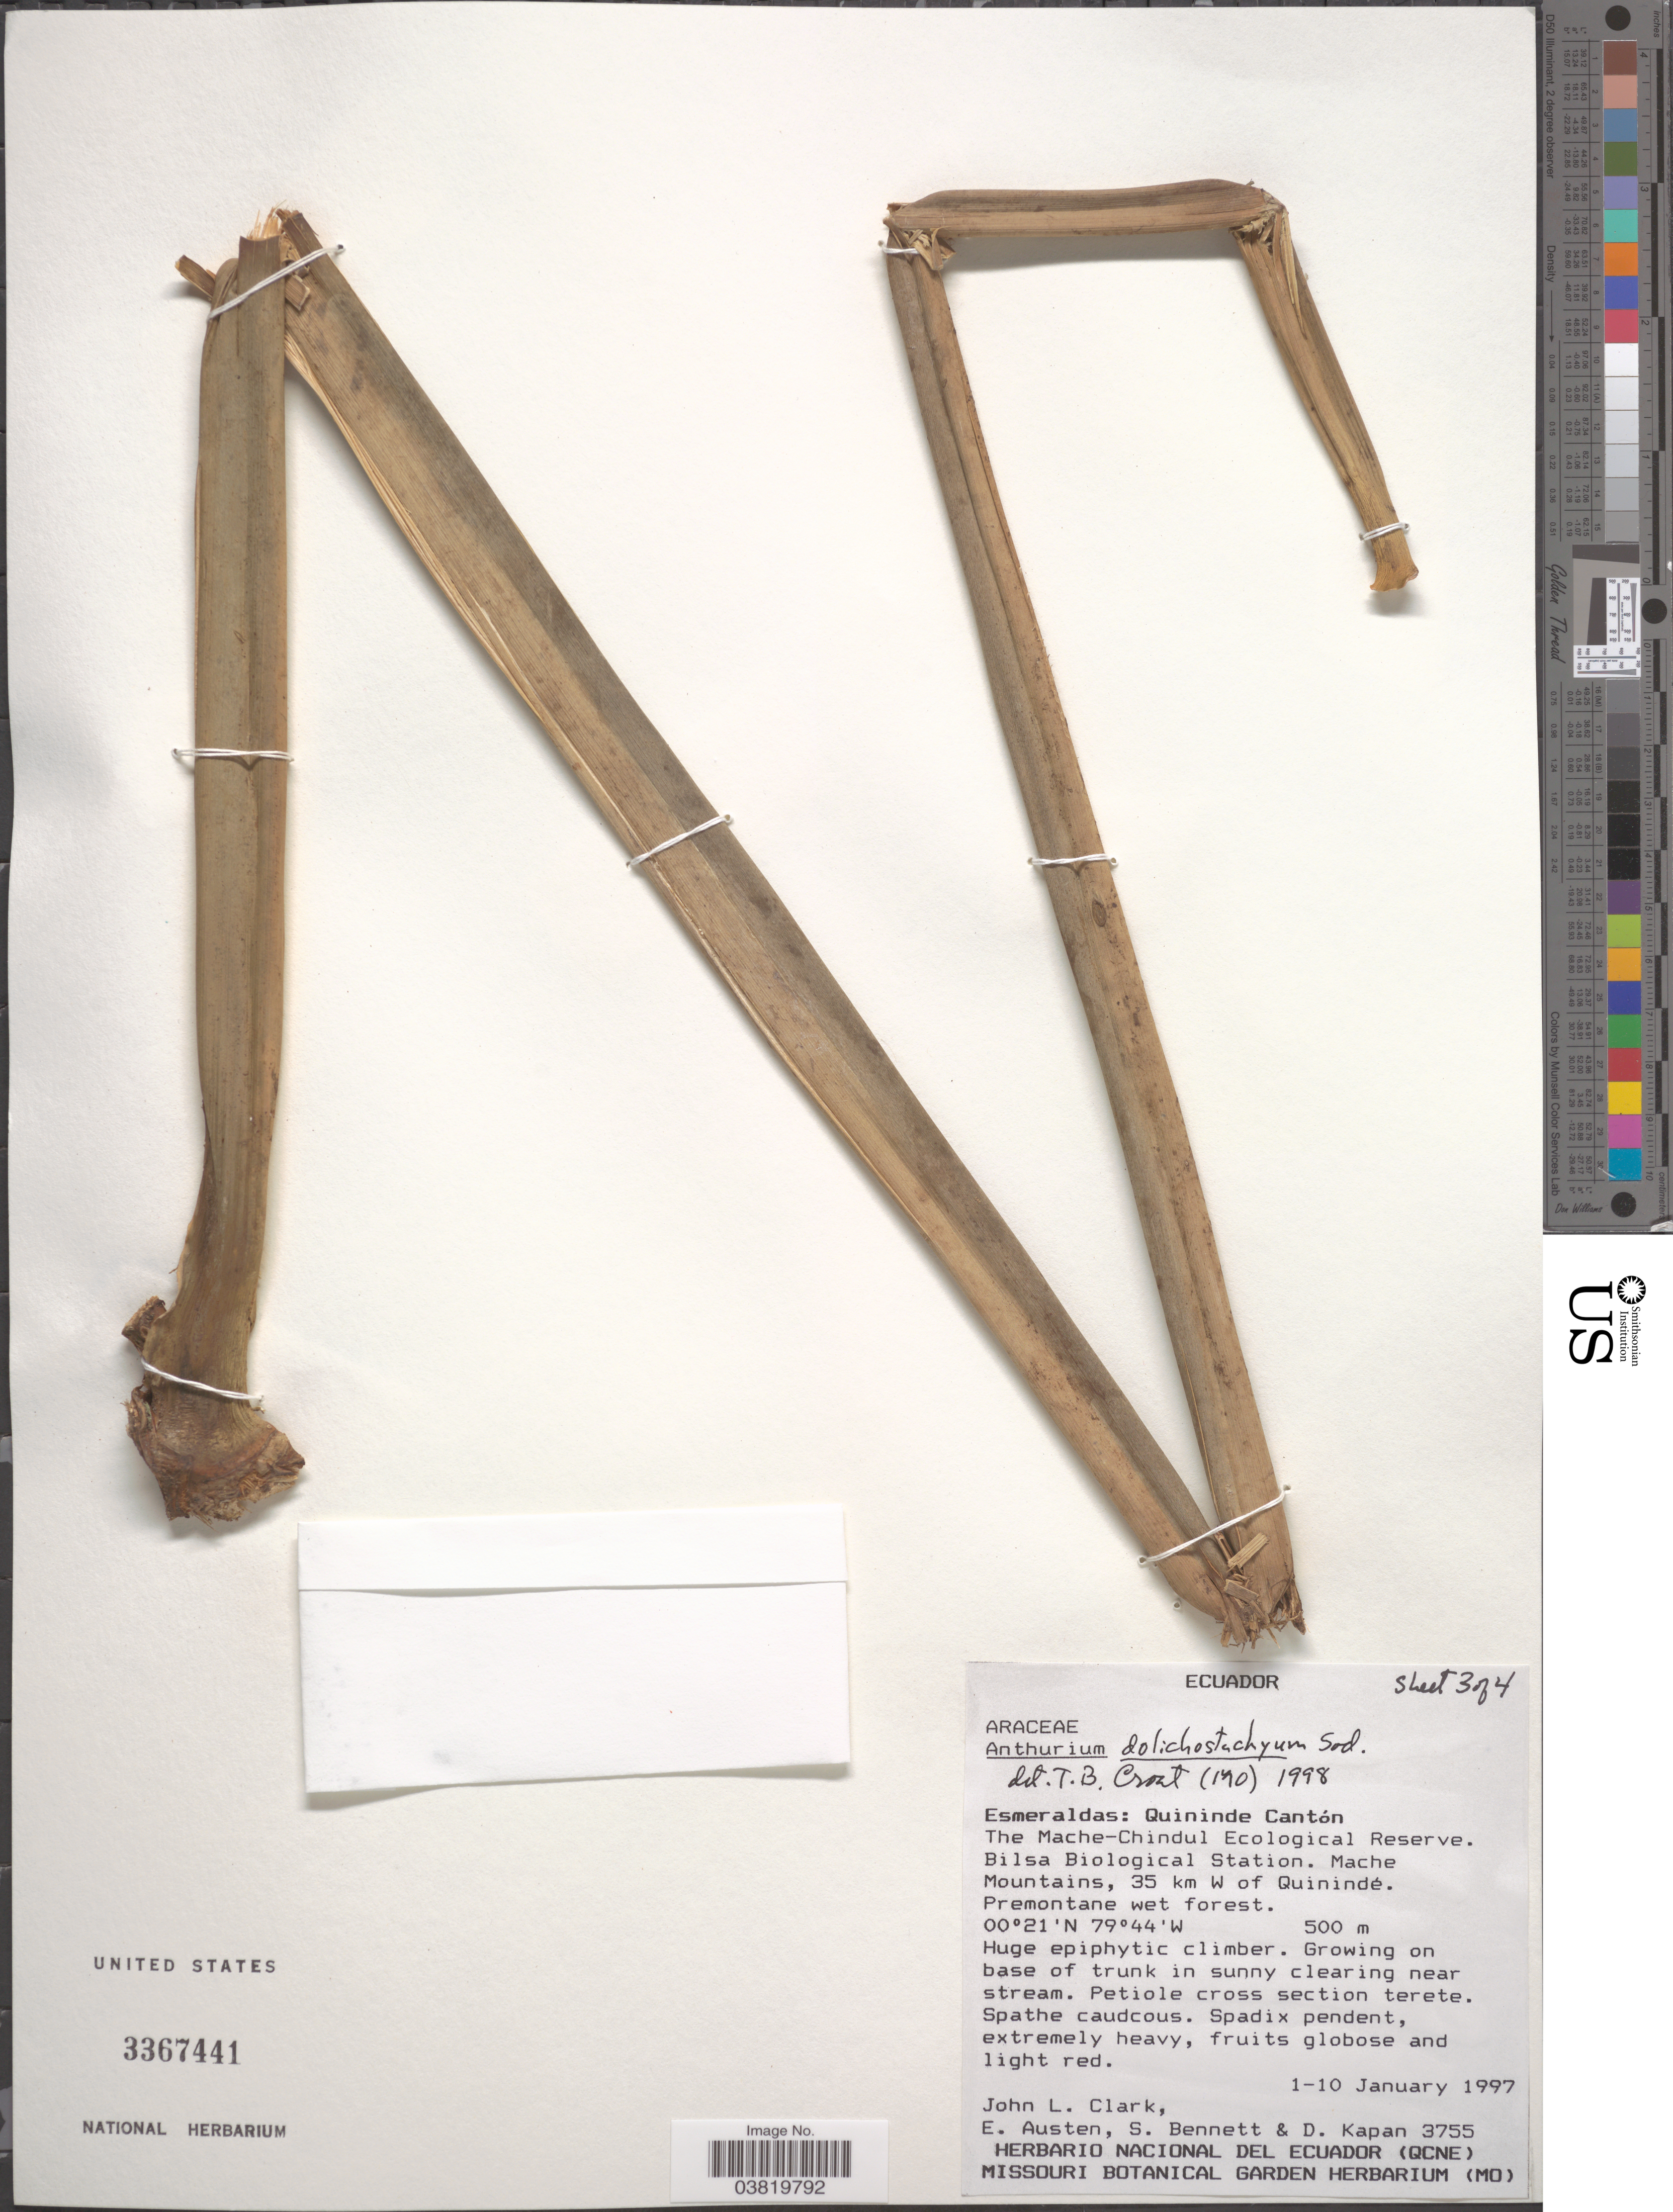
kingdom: Plantae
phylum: Tracheophyta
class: Liliopsida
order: Alismatales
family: Araceae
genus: Anthurium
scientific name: Anthurium dolicostachyum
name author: Sodiro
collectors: J. L. Clark, E. Austen, S. Bennett & D. Kapan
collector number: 3755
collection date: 1997-01-01/1997-01-10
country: Ecuador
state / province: Esmeraldas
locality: Quininde Cantón. The Mache-Chindul Ecological Reserve. Bilsa Biological Station. Mache Mountains, 35 km W of Quinindé.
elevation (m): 500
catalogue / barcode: US 3367441